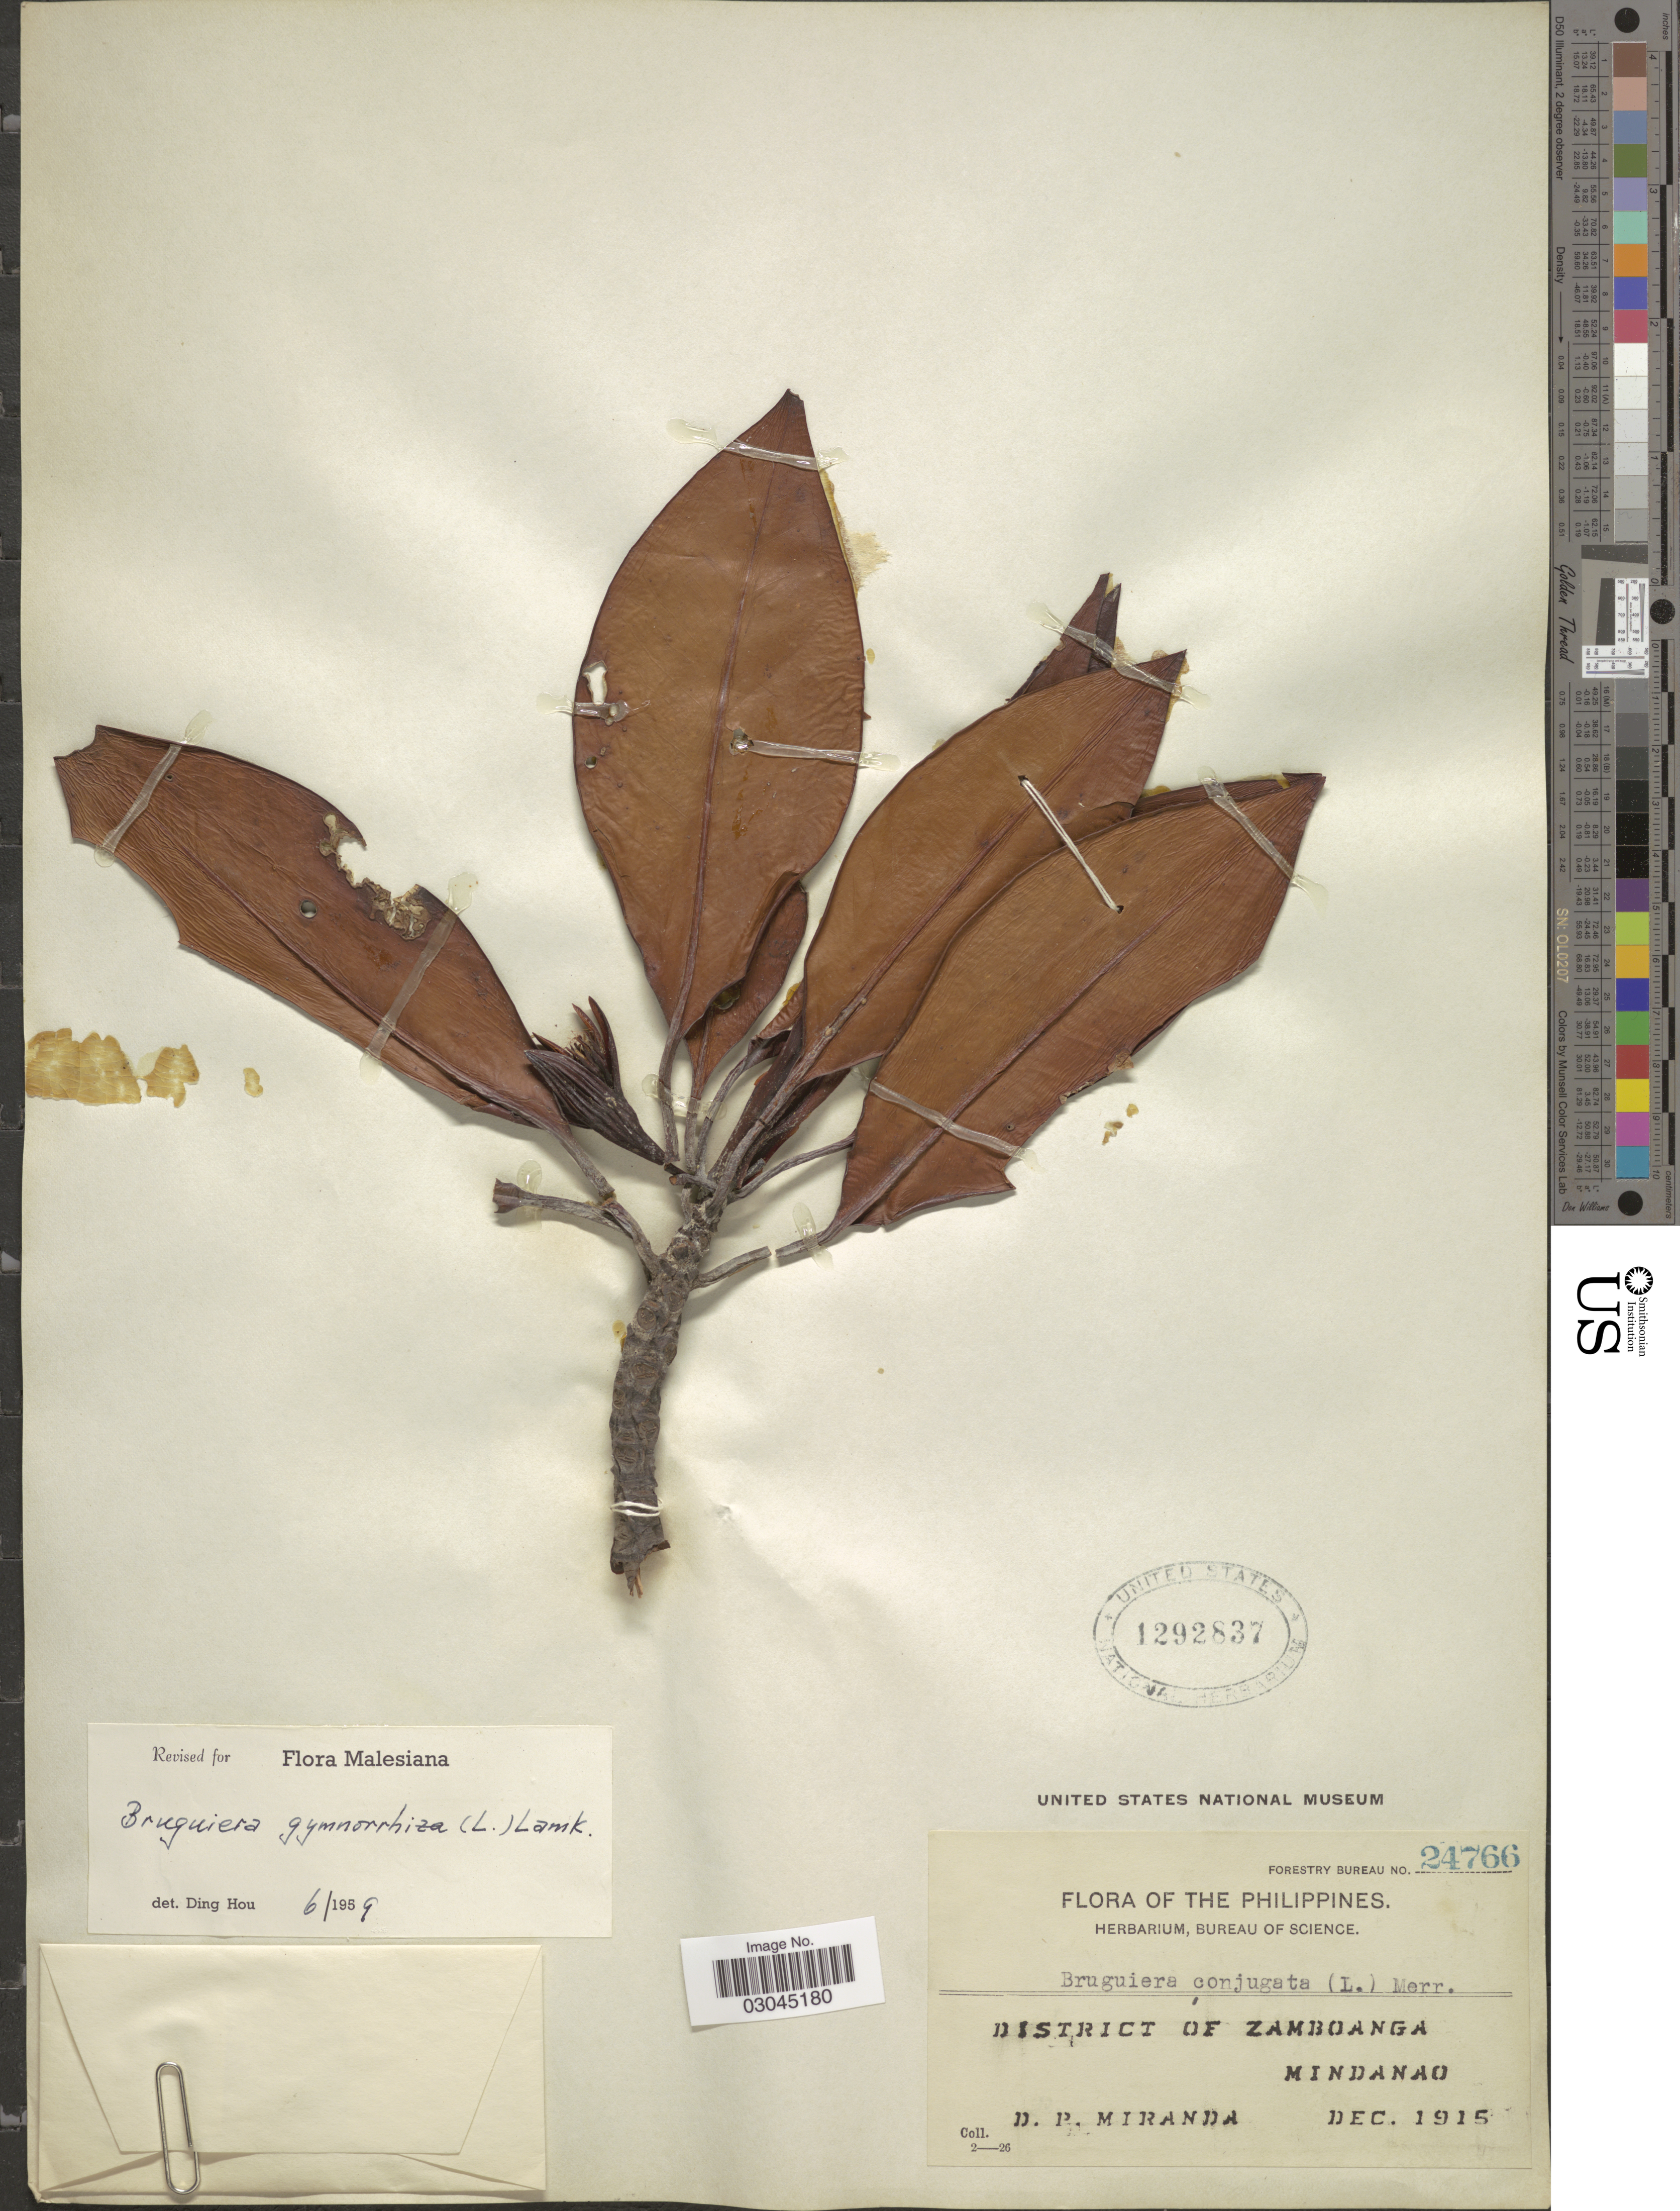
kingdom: Plantae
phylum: Tracheophyta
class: Magnoliopsida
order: Malpighiales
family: Rhizophoraceae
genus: Bruguiera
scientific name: Bruguiera gymnorhiza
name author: (L.) Savigny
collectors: D. P. Miranda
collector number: Forestry Bureau 24766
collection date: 1915-12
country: Philippines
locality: District of Zamboanga. Mindanao.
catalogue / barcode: US 1292837